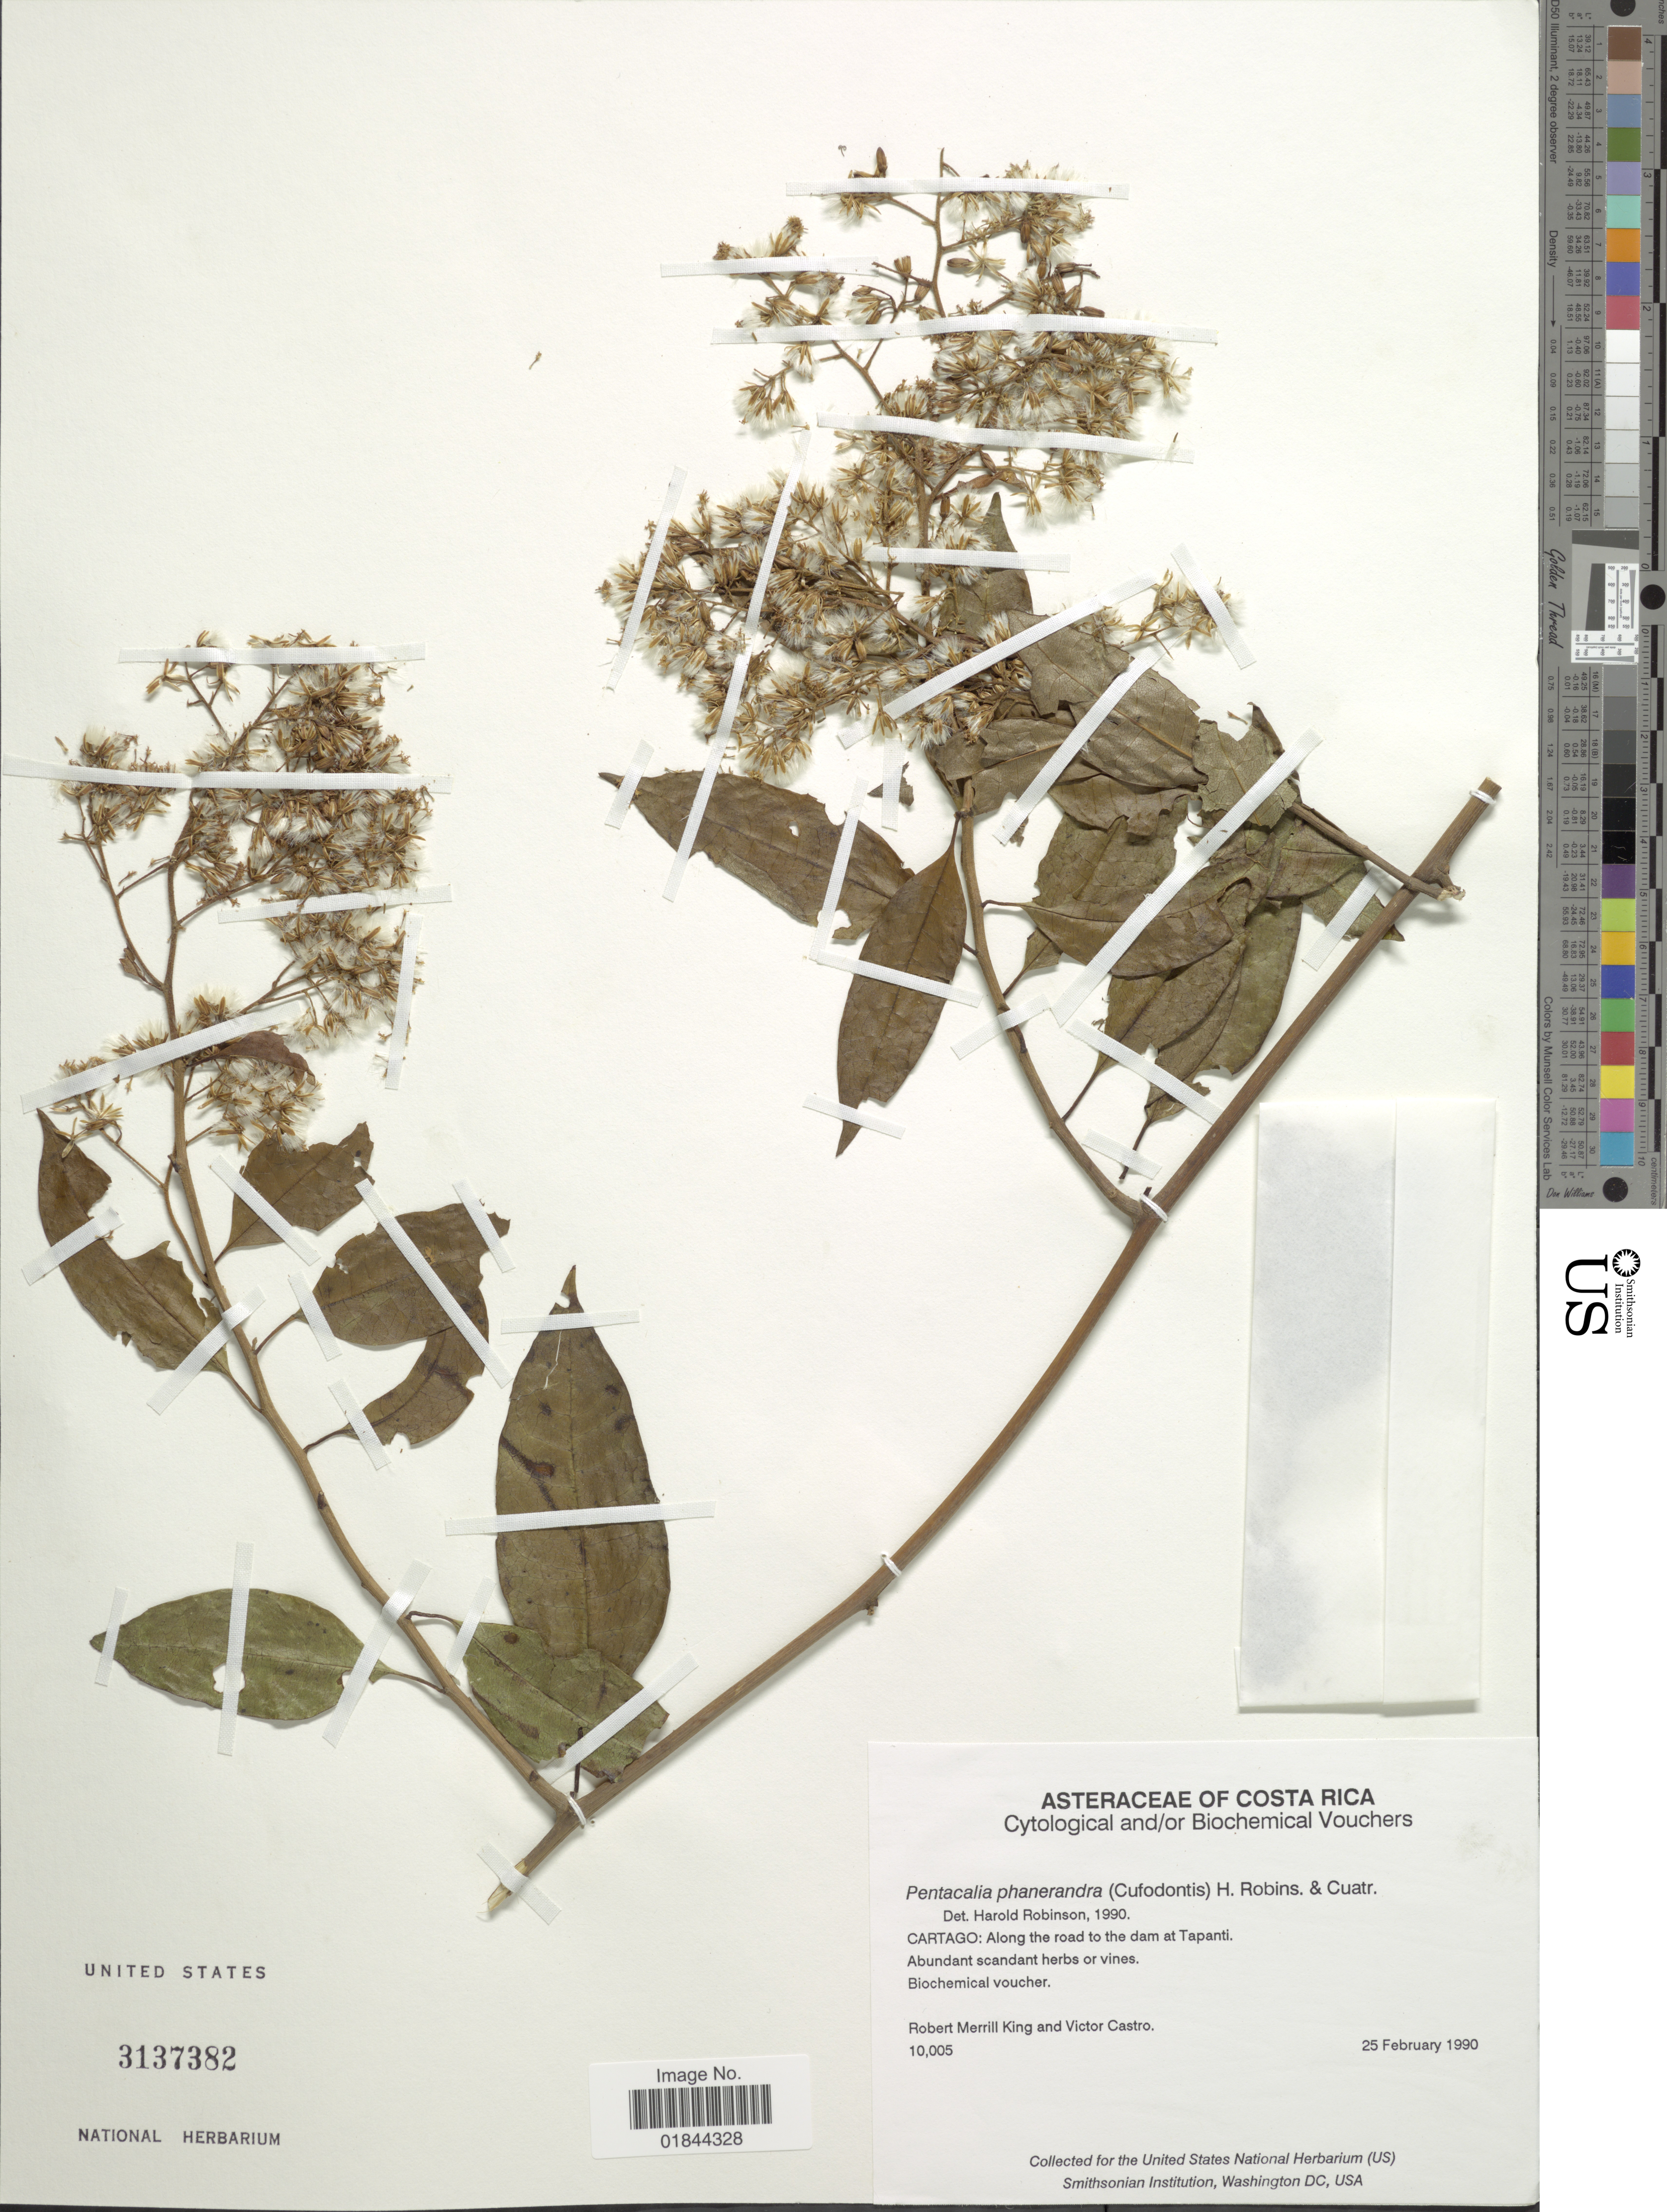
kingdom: Plantae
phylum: Tracheophyta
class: Magnoliopsida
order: Asterales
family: Asteraceae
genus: Pentacalia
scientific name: Pentacalia phanerandra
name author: (Cufod.) H. Rob. & Cuatrec.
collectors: R. M. King & V. Castro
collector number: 10005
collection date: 1990-02-25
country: Costa Rica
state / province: Cartago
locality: Along the road to the dam at Tapanti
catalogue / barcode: US 3137382